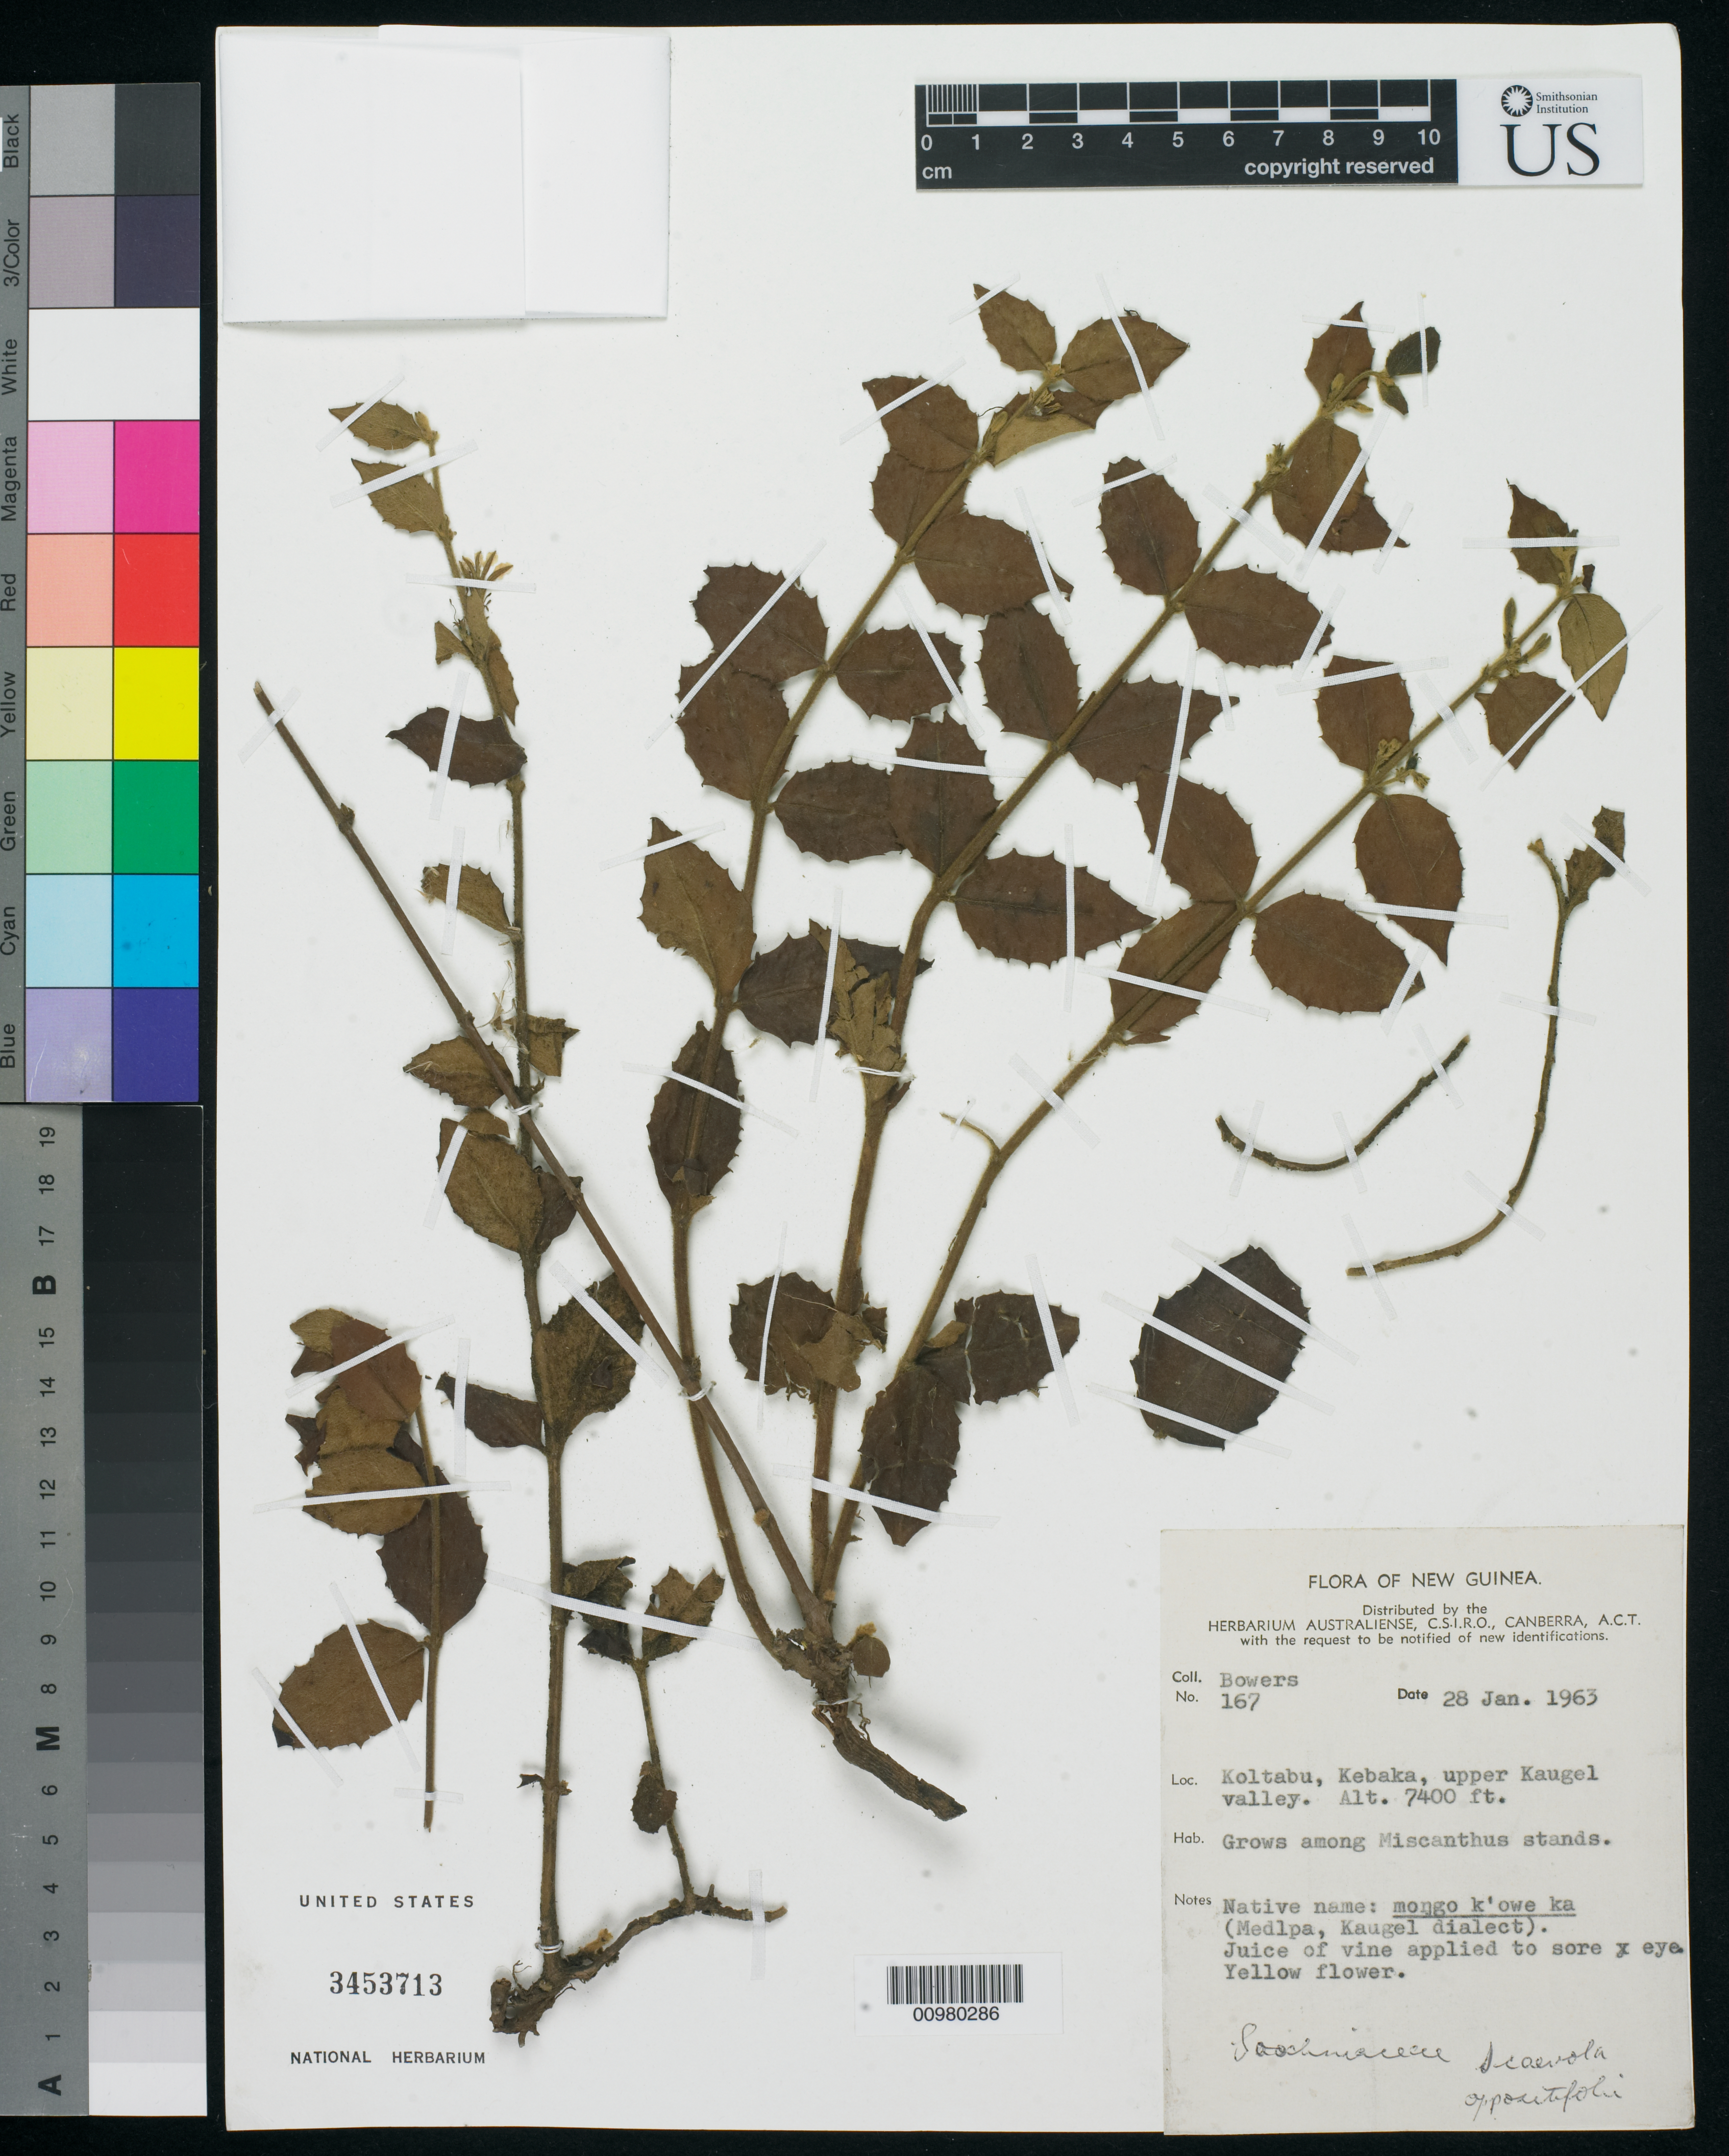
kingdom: Plantae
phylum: Tracheophyta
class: Magnoliopsida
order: Asterales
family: Goodeniaceae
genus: Scaevola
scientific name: Scaevola oppositifolia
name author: Roxb.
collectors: -. Bowers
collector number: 167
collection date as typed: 28 Jan 1963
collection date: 1963-01-28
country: Papua New Guinea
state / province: Chimbu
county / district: Goroka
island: New Guinea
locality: Koltabu, Kebaka, upper Kaugel valley.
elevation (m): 2256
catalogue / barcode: US 3453713